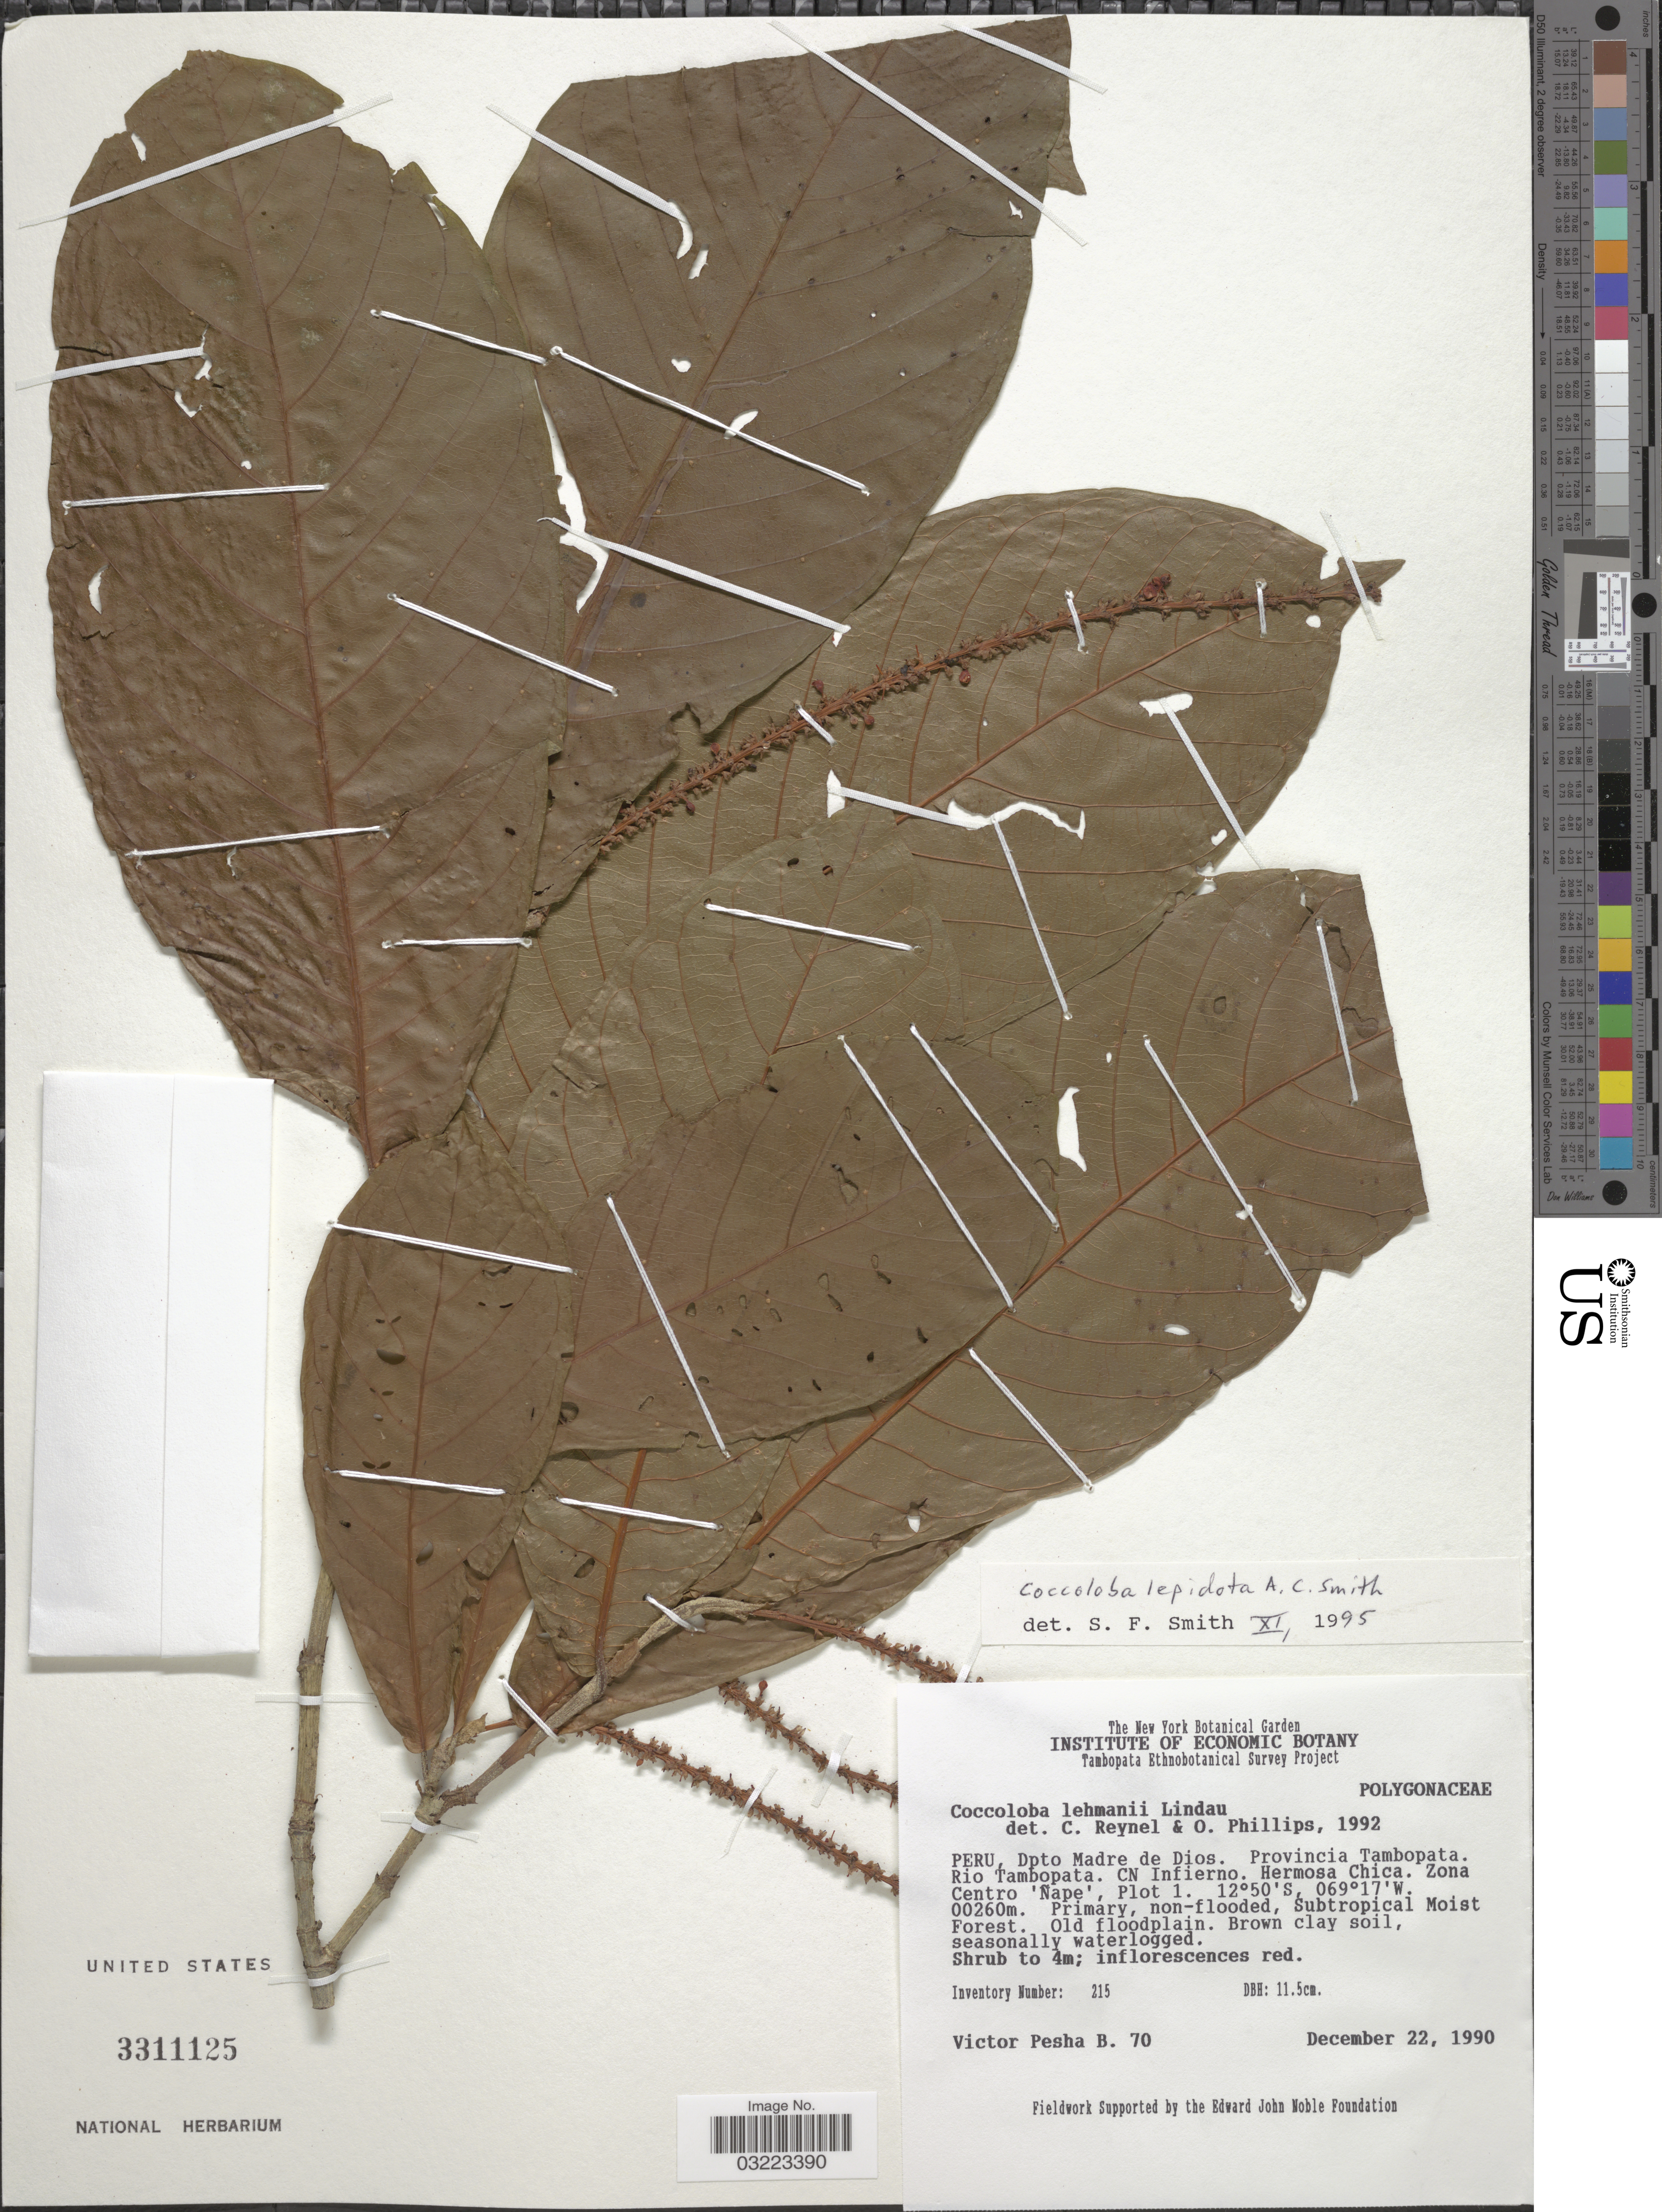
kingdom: Plantae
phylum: Tracheophyta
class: Magnoliopsida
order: Caryophyllales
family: Polygonaceae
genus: Coccoloba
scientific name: Coccoloba lepidota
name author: A.C. Sm.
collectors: V. Pesha B.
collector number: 70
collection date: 1990-12-22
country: Peru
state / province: Madre de Dios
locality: Dpto Madre de Dios. Provincia Tambopata. Rio Tambopata. CN Infierno. Hermosa Chica. Zona Centro 'Napo', Plot 1.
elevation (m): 260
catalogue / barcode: US 3311125